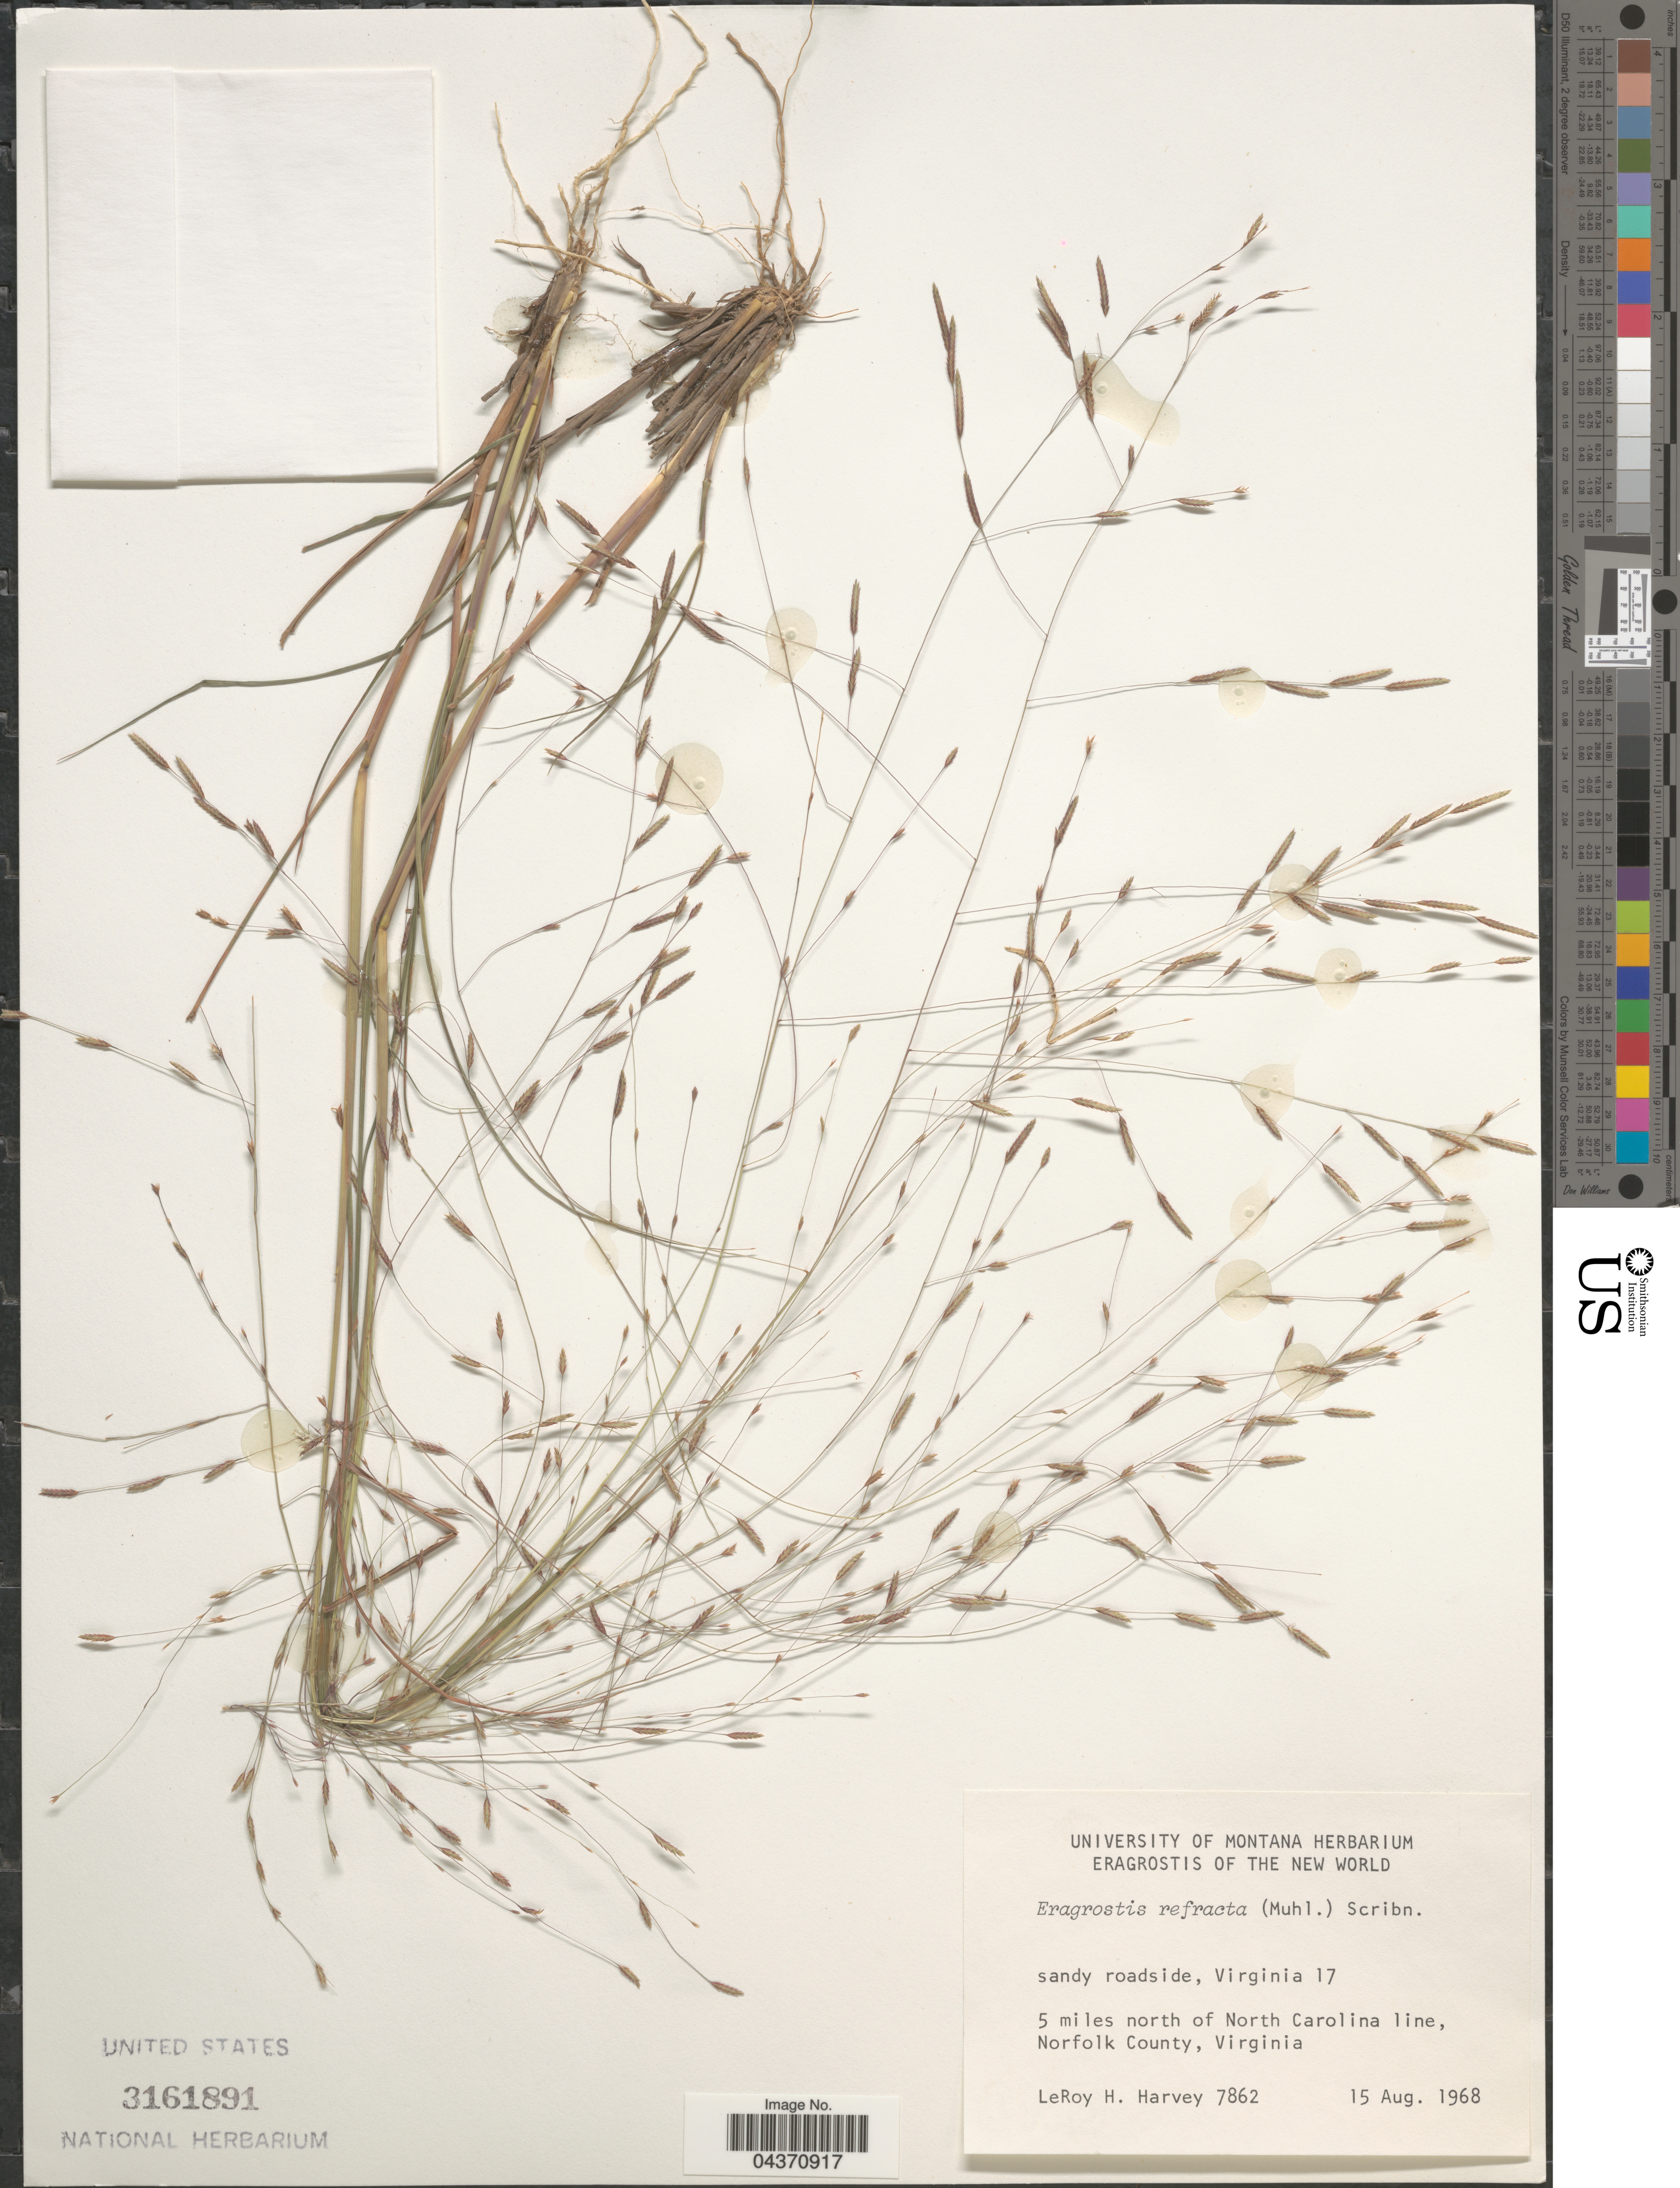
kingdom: Plantae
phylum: Tracheophyta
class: Liliopsida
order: Poales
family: Poaceae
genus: Eragrostis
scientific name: Eragrostis refracta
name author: (Muhl.) Scribn.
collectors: L. H. Harvey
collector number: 7862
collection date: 1968-08-15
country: United States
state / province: Virginia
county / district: City of Norfolk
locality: Virginia 17. 5 miles north of North Carolina line, Norfolk County.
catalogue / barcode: US 3161891